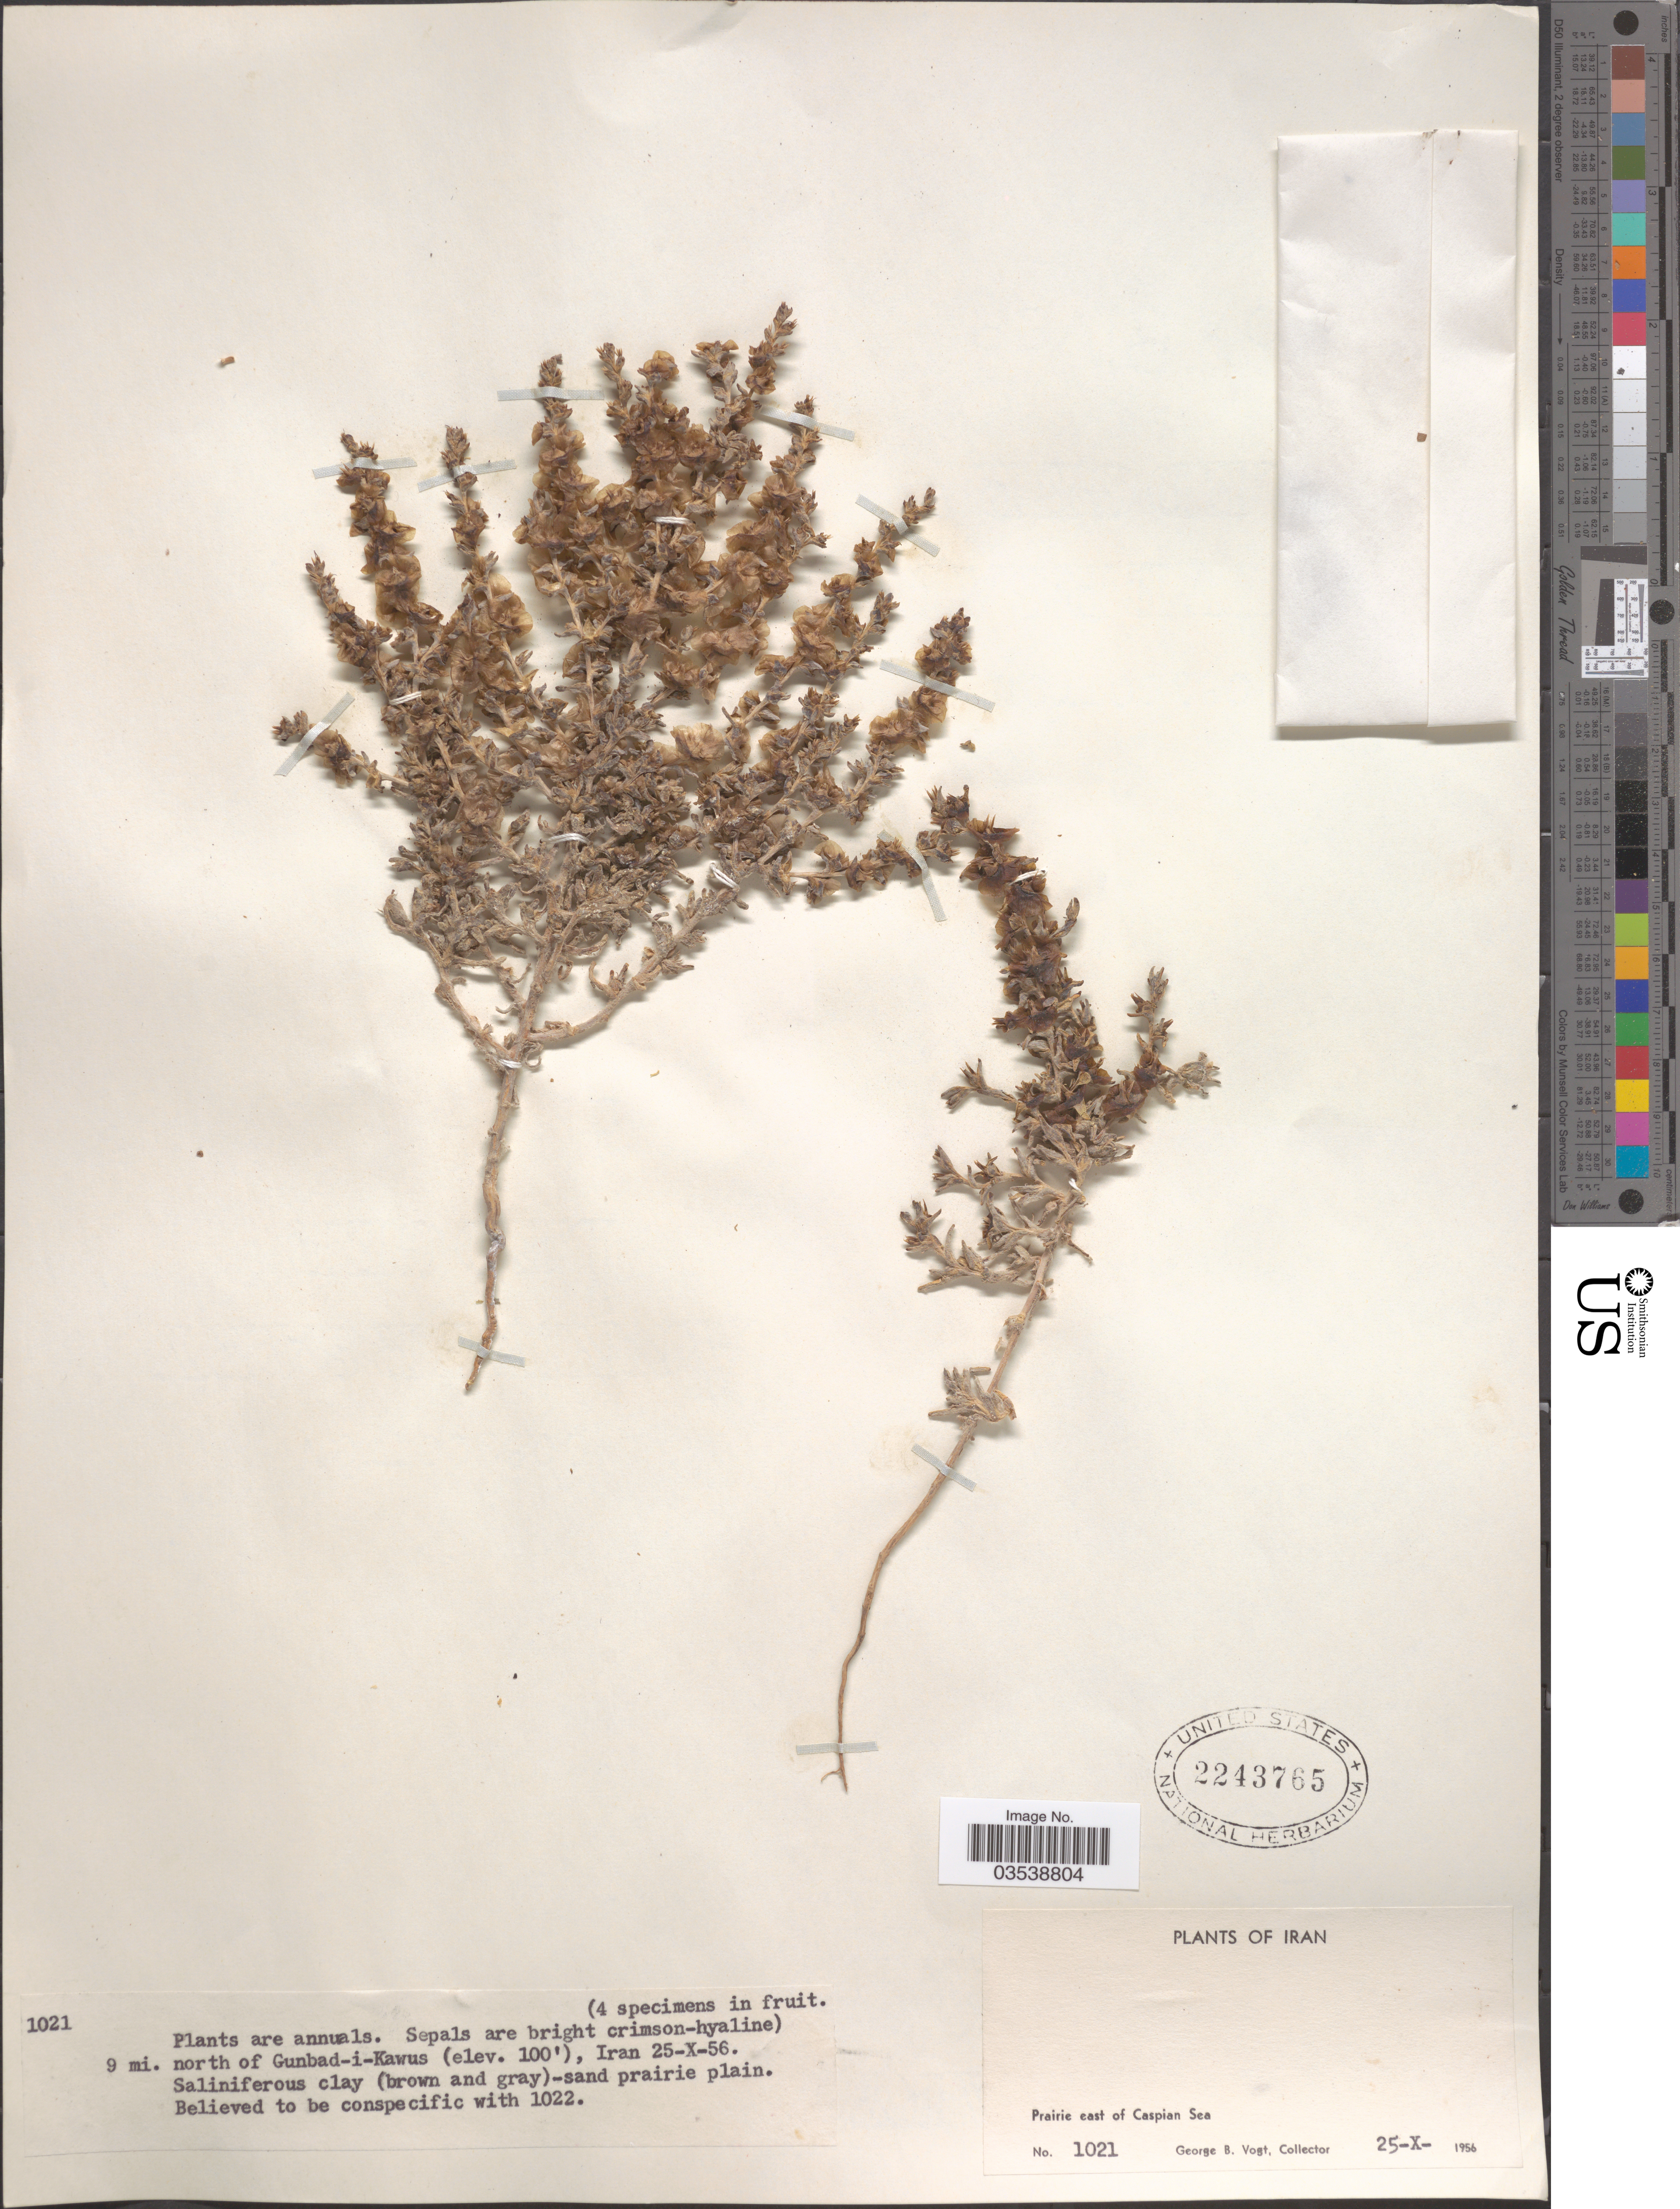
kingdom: Plantae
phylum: Tracheophyta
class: Magnoliopsida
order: Caryophyllales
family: Amaranthaceae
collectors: G. B. Vogt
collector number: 1021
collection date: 1956-10-25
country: Iran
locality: Prairie east of Caspian Sea. 9 mi. north of Gunbad-i-Kawus.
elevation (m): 30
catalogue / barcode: US 2243765